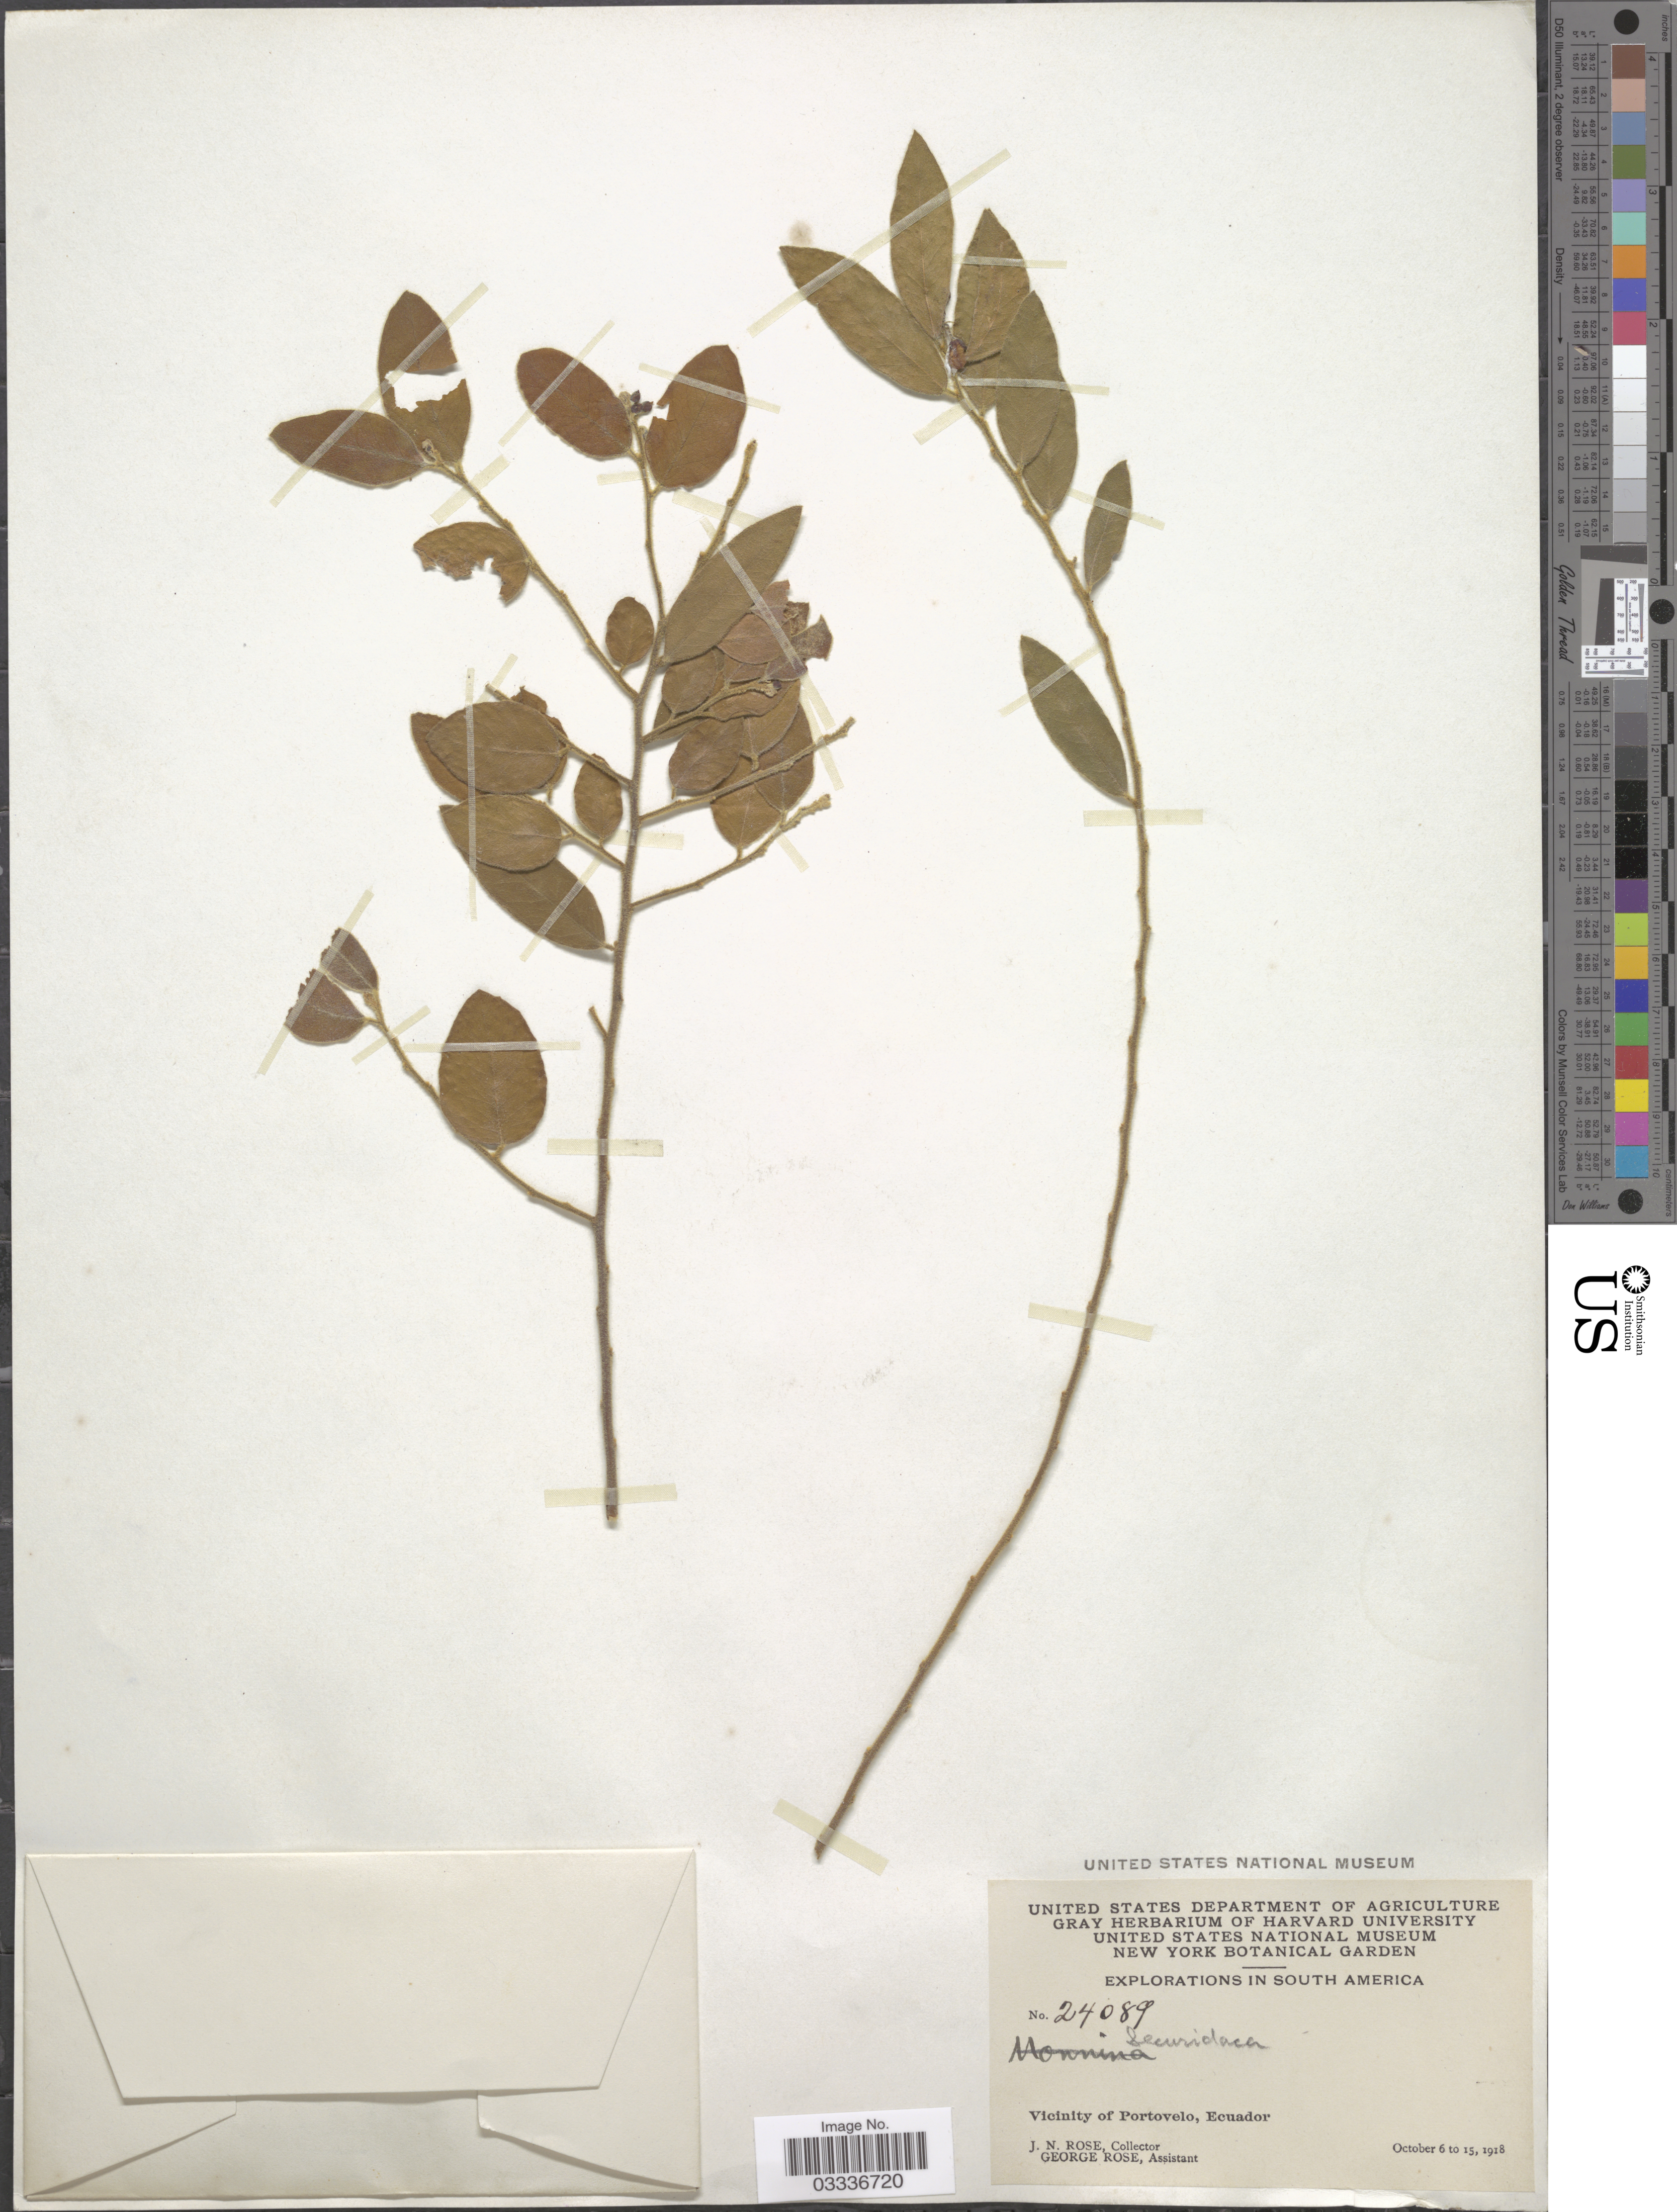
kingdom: Plantae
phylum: Tracheophyta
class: Magnoliopsida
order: Fabales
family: Polygalaceae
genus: Securidaca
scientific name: Securidaca sp.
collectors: J. N. Rose & G. Rose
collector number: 24089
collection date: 1918-10-06/1918-10-15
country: Ecuador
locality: Vicinity of Portovelo.